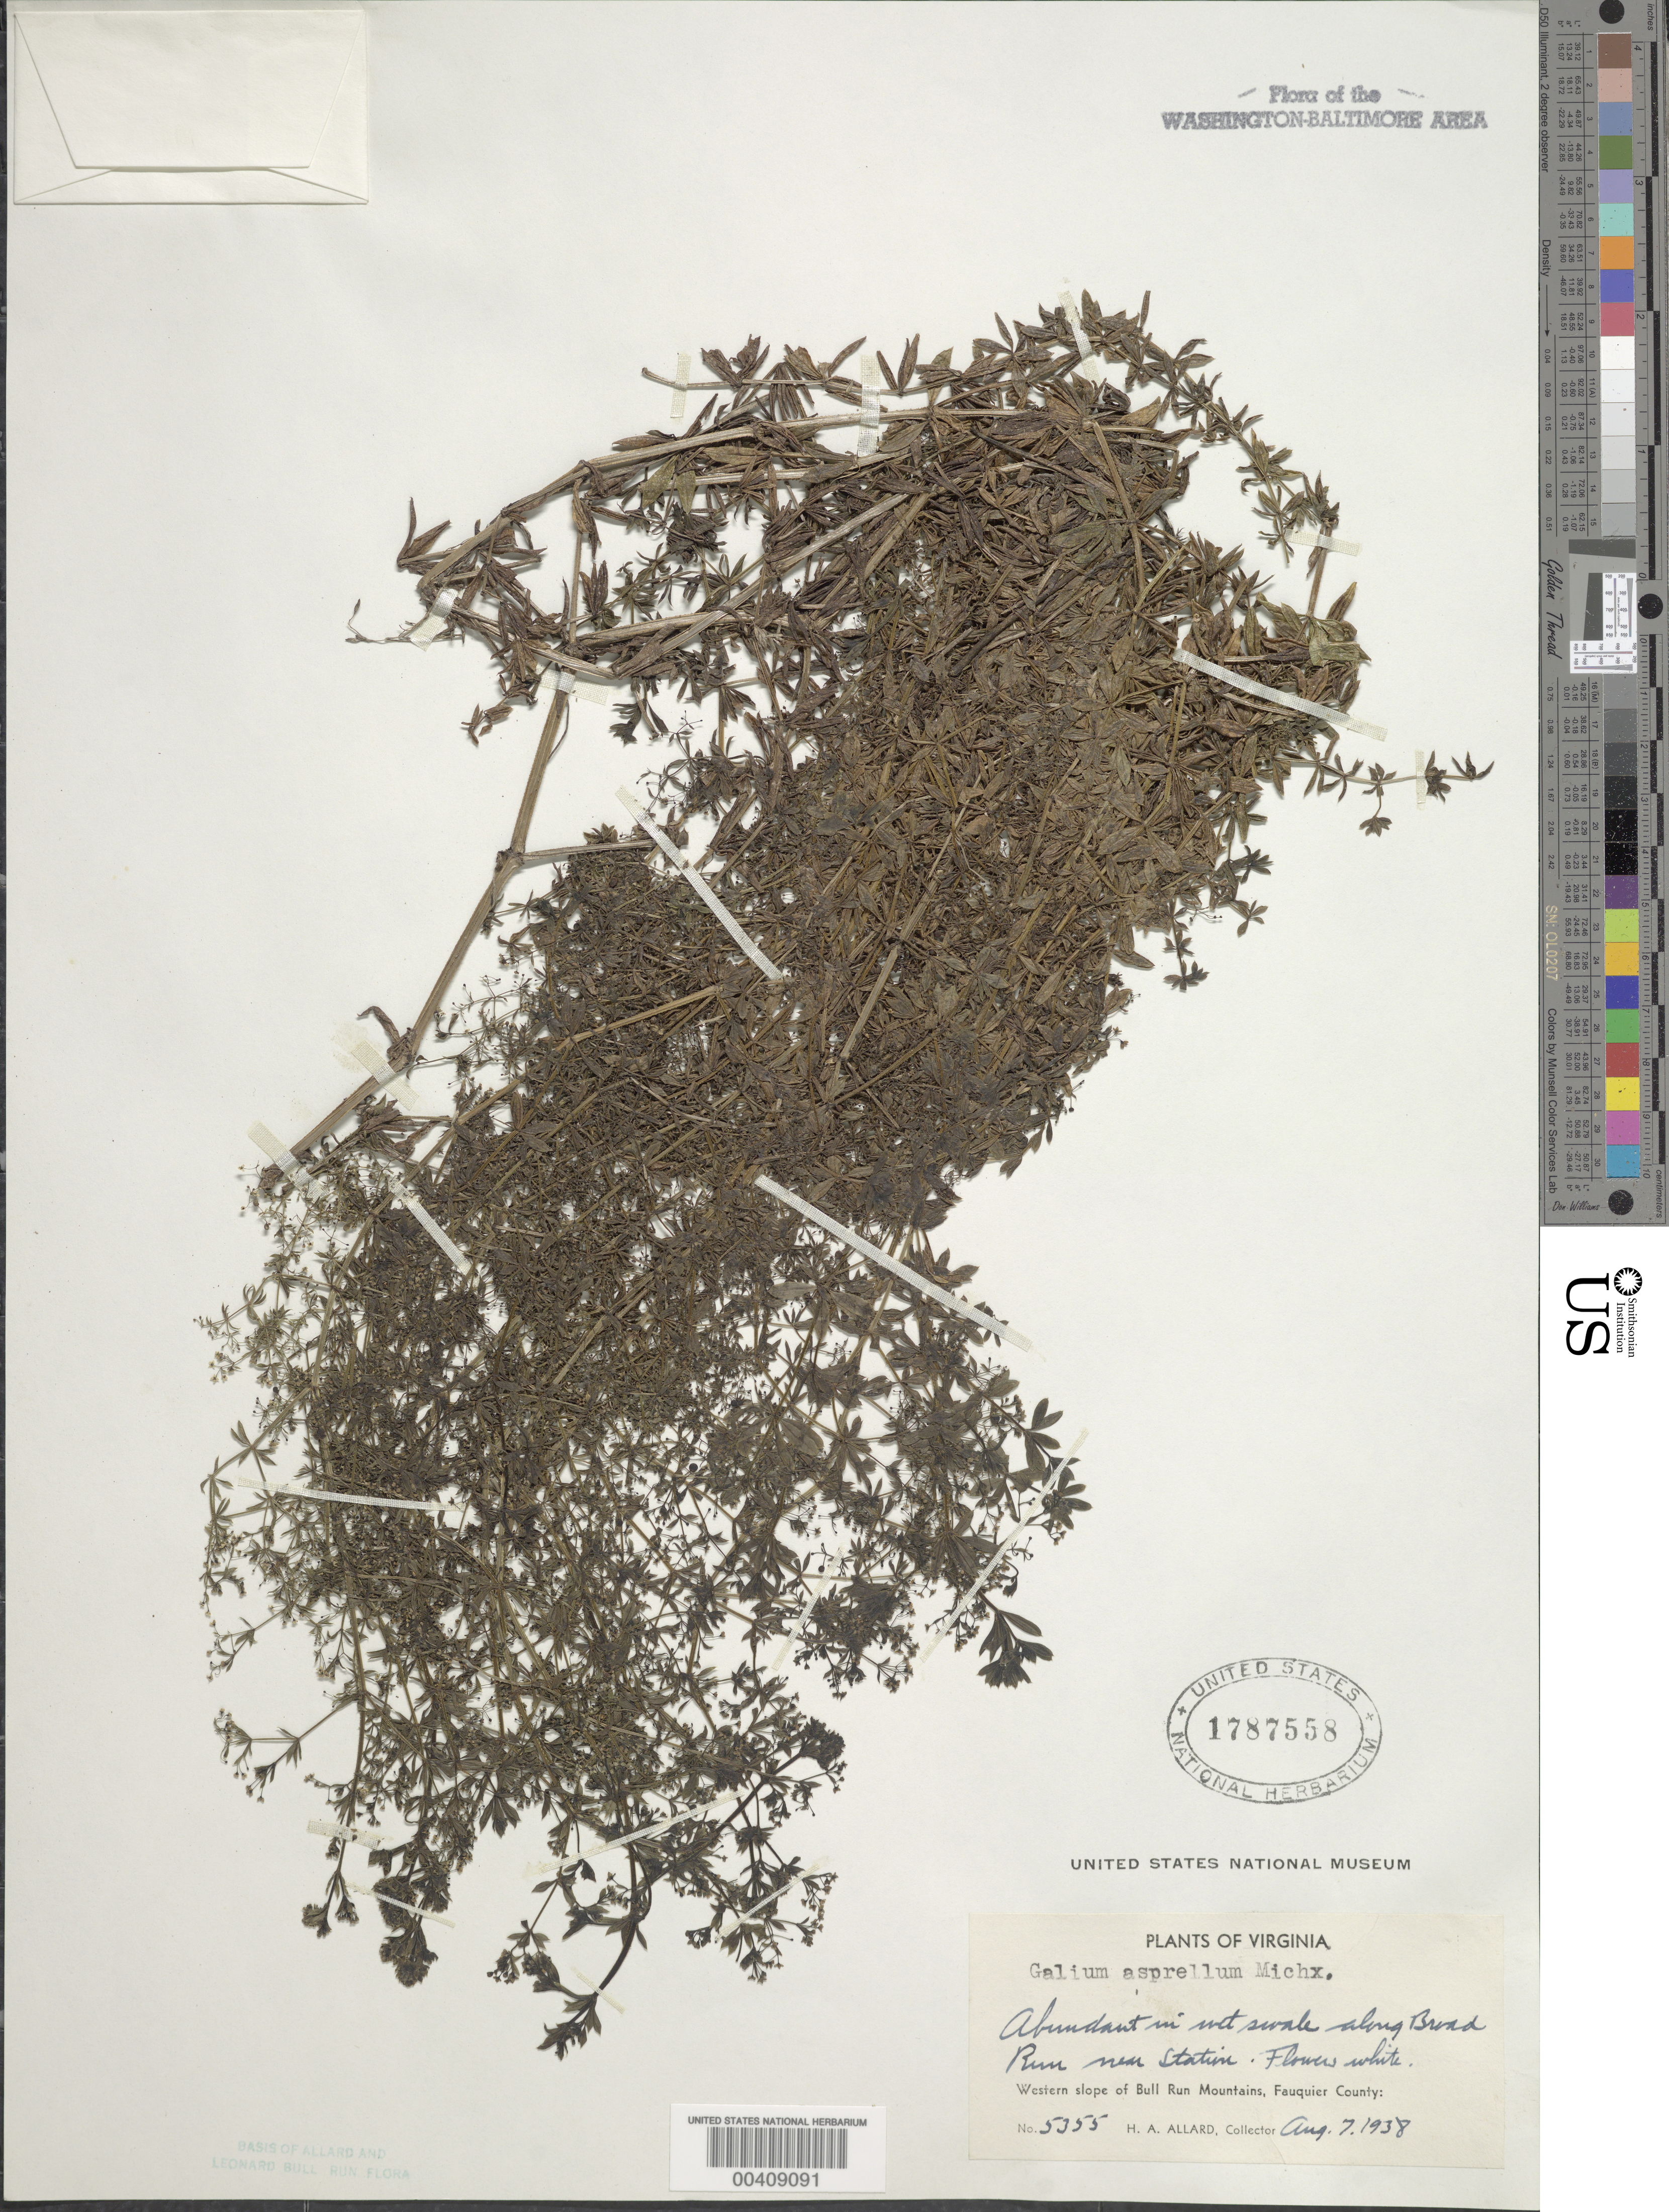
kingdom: Plantae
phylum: Tracheophyta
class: Magnoliopsida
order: Gentianales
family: Rubiaceae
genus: Galium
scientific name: Galium asprellum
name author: Michx.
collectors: H. A. Allard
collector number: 5355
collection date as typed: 07 Aug 1938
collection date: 1938-08-07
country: United States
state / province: Virginia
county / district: Fauquier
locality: Broad Run, west slope of Bull Run Mts.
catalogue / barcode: US 1787558